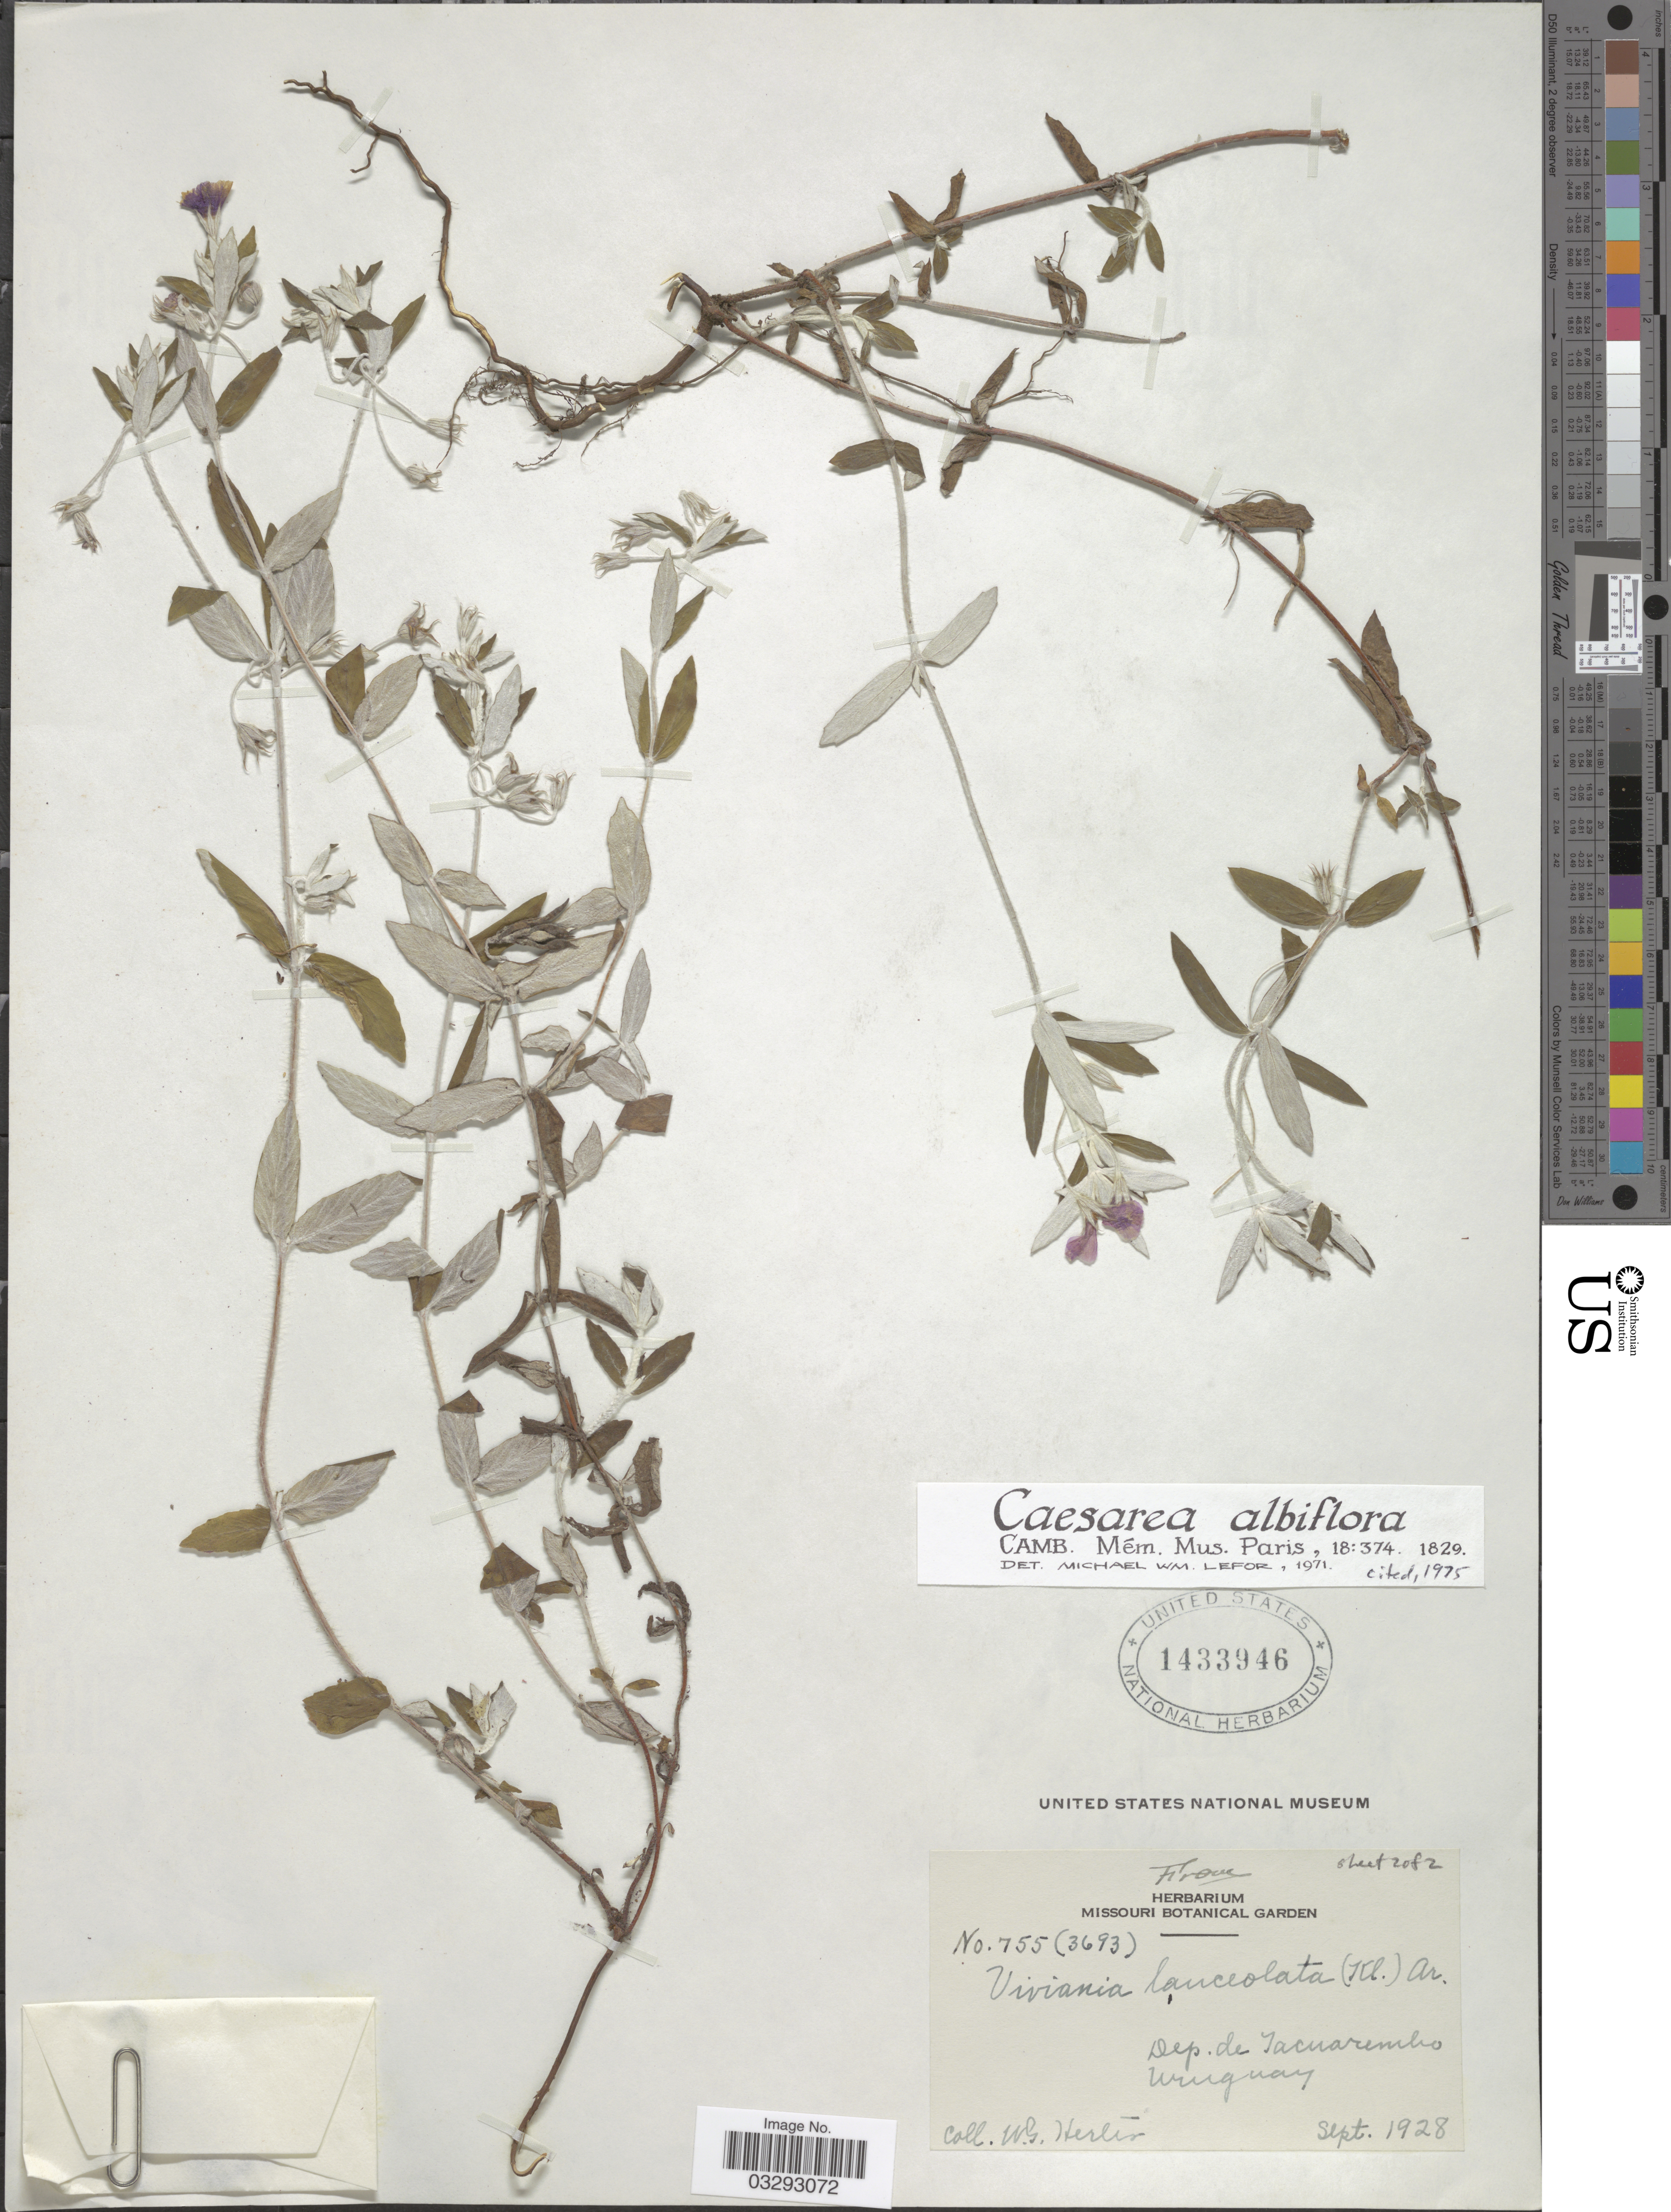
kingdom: Plantae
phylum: Tracheophyta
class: Magnoliopsida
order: Geraniales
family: Vivianiaceae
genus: Viviania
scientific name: Viviania albiflora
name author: (Cambess.) Reiche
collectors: W. G. Herter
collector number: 755(3693)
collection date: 1928-09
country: Uruguay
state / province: Tacuarembó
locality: Dep. de Tacuarembo.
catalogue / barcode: US 1433946